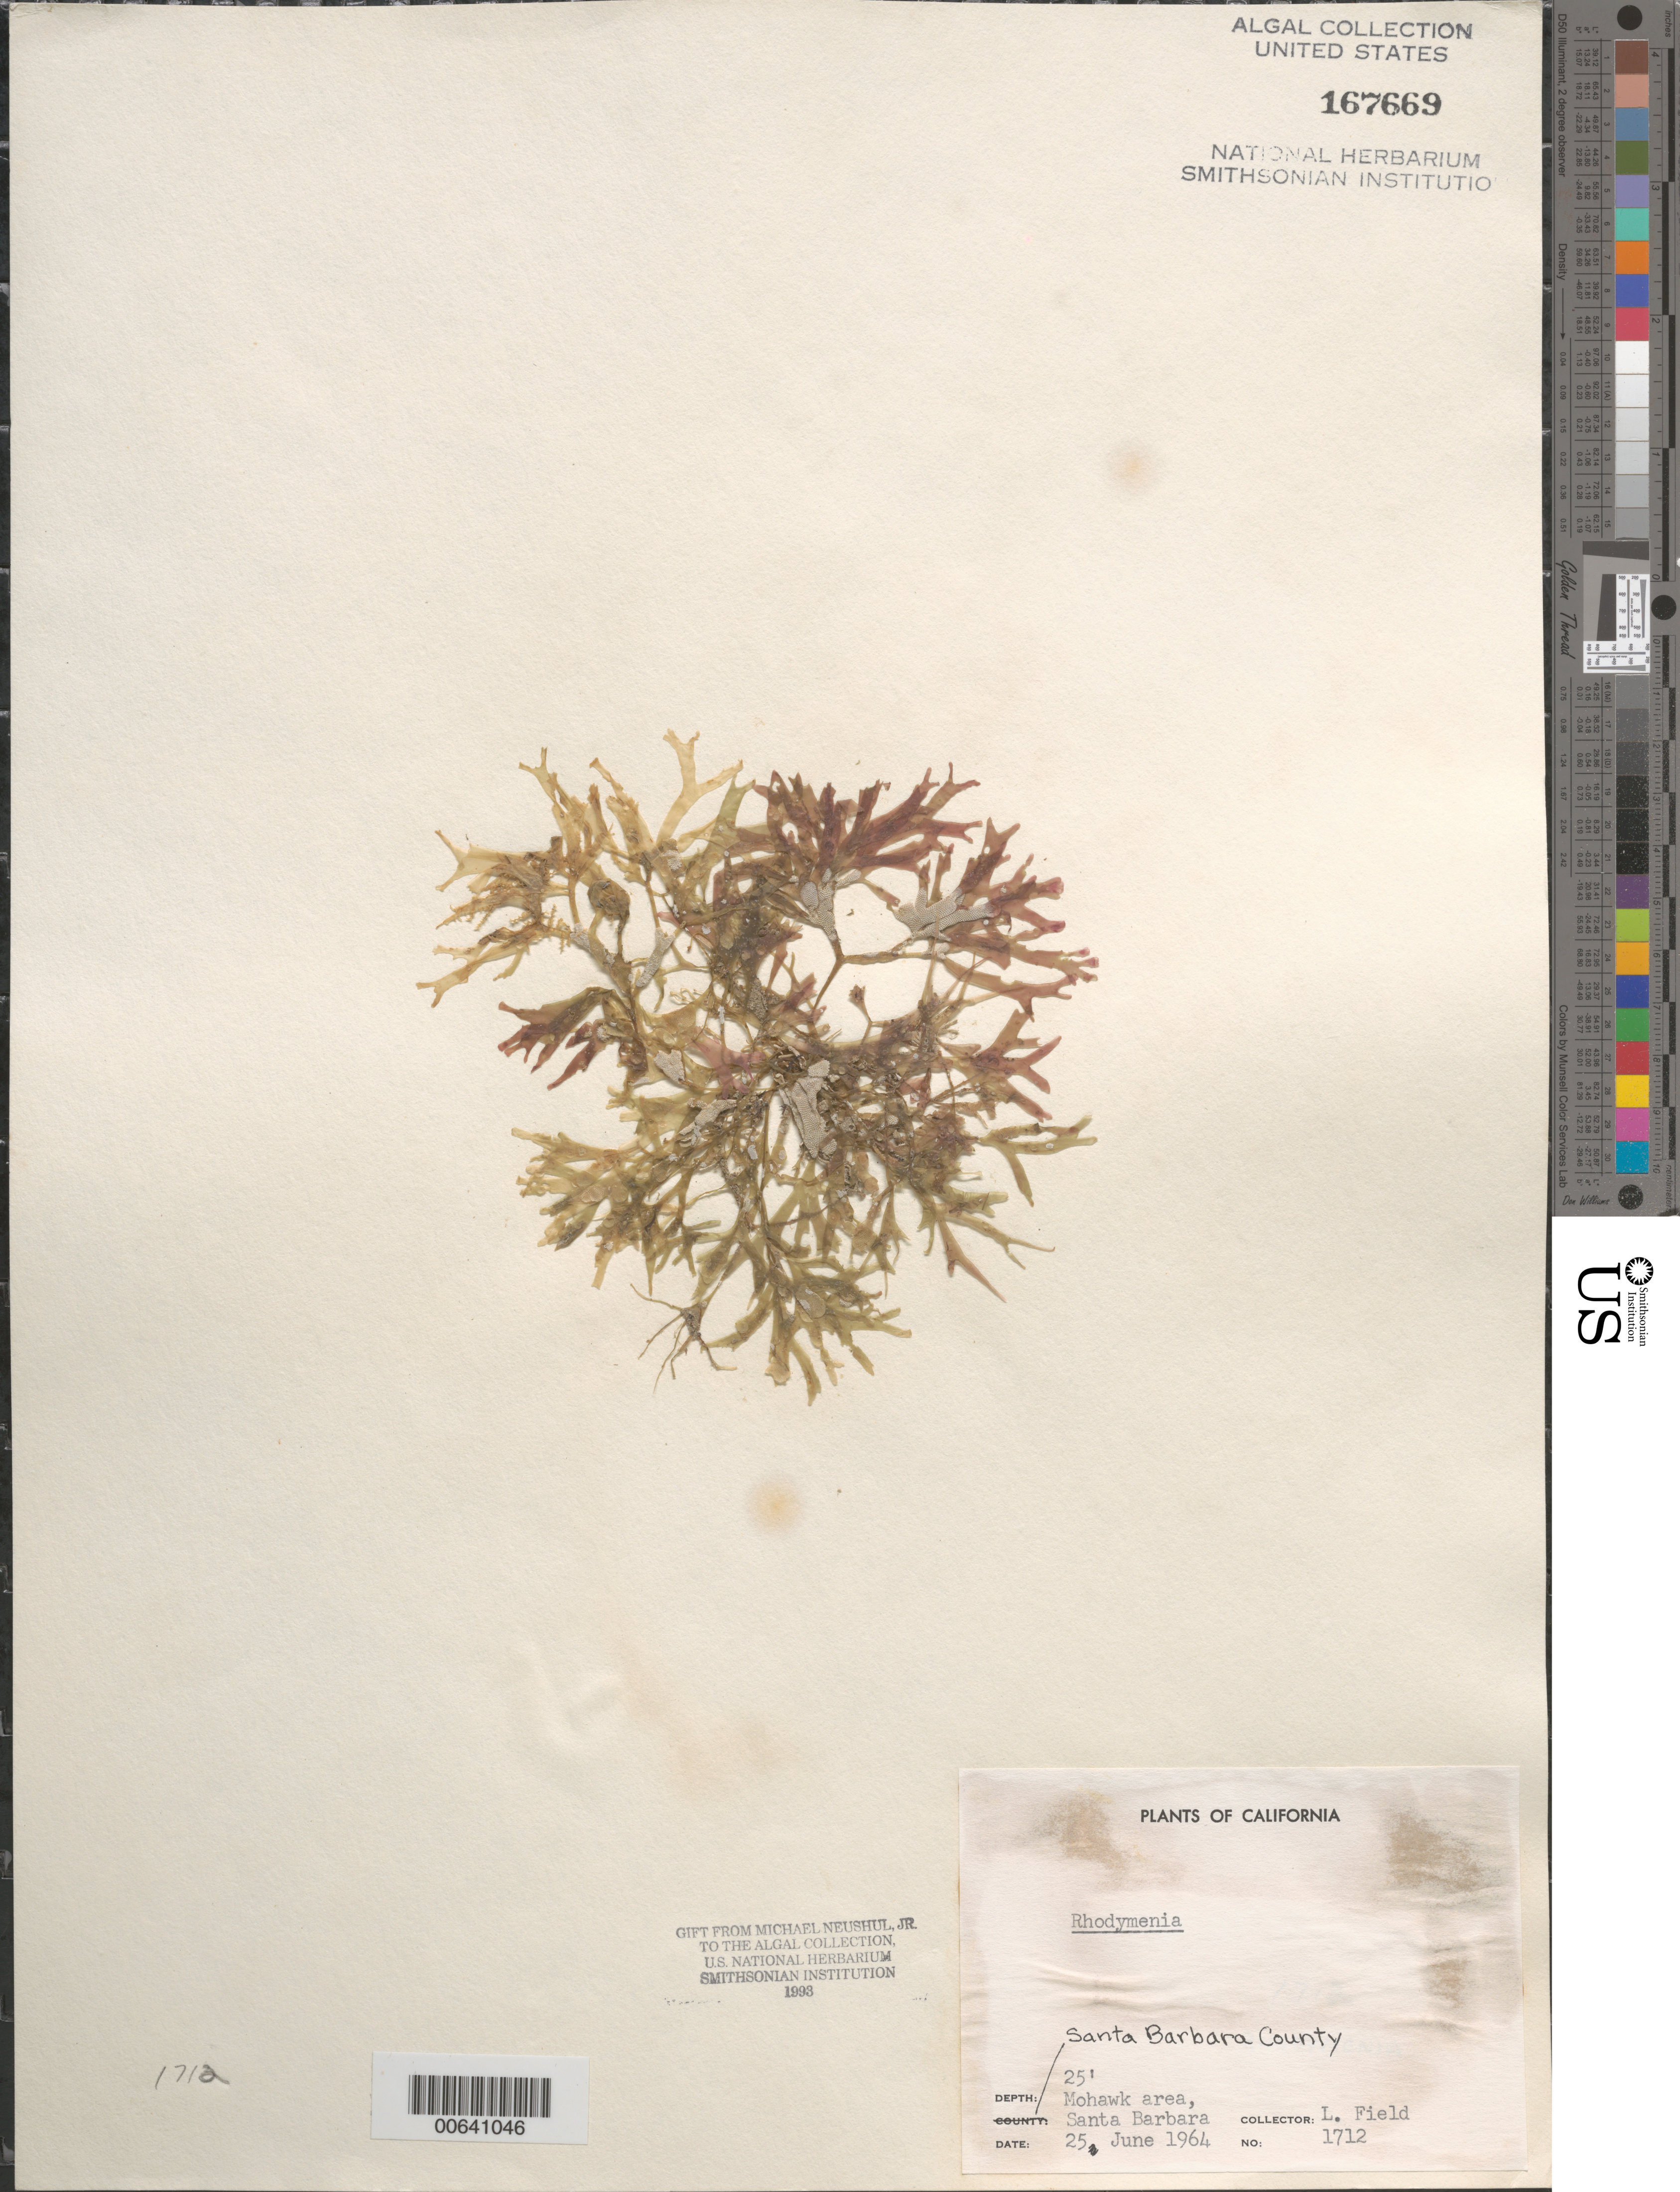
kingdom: Plantae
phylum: Rhodophyta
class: Florideophyceae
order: Rhodymeniales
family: Rhodymeniaceae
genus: Rhodymenia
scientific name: Rhodymenia sp.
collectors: L. Field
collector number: Neushul 1712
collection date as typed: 25 Jun 1964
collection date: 1964-06-25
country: United States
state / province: California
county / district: Santa Barbara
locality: Santa Barbara, Mohawk area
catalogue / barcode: US 167669